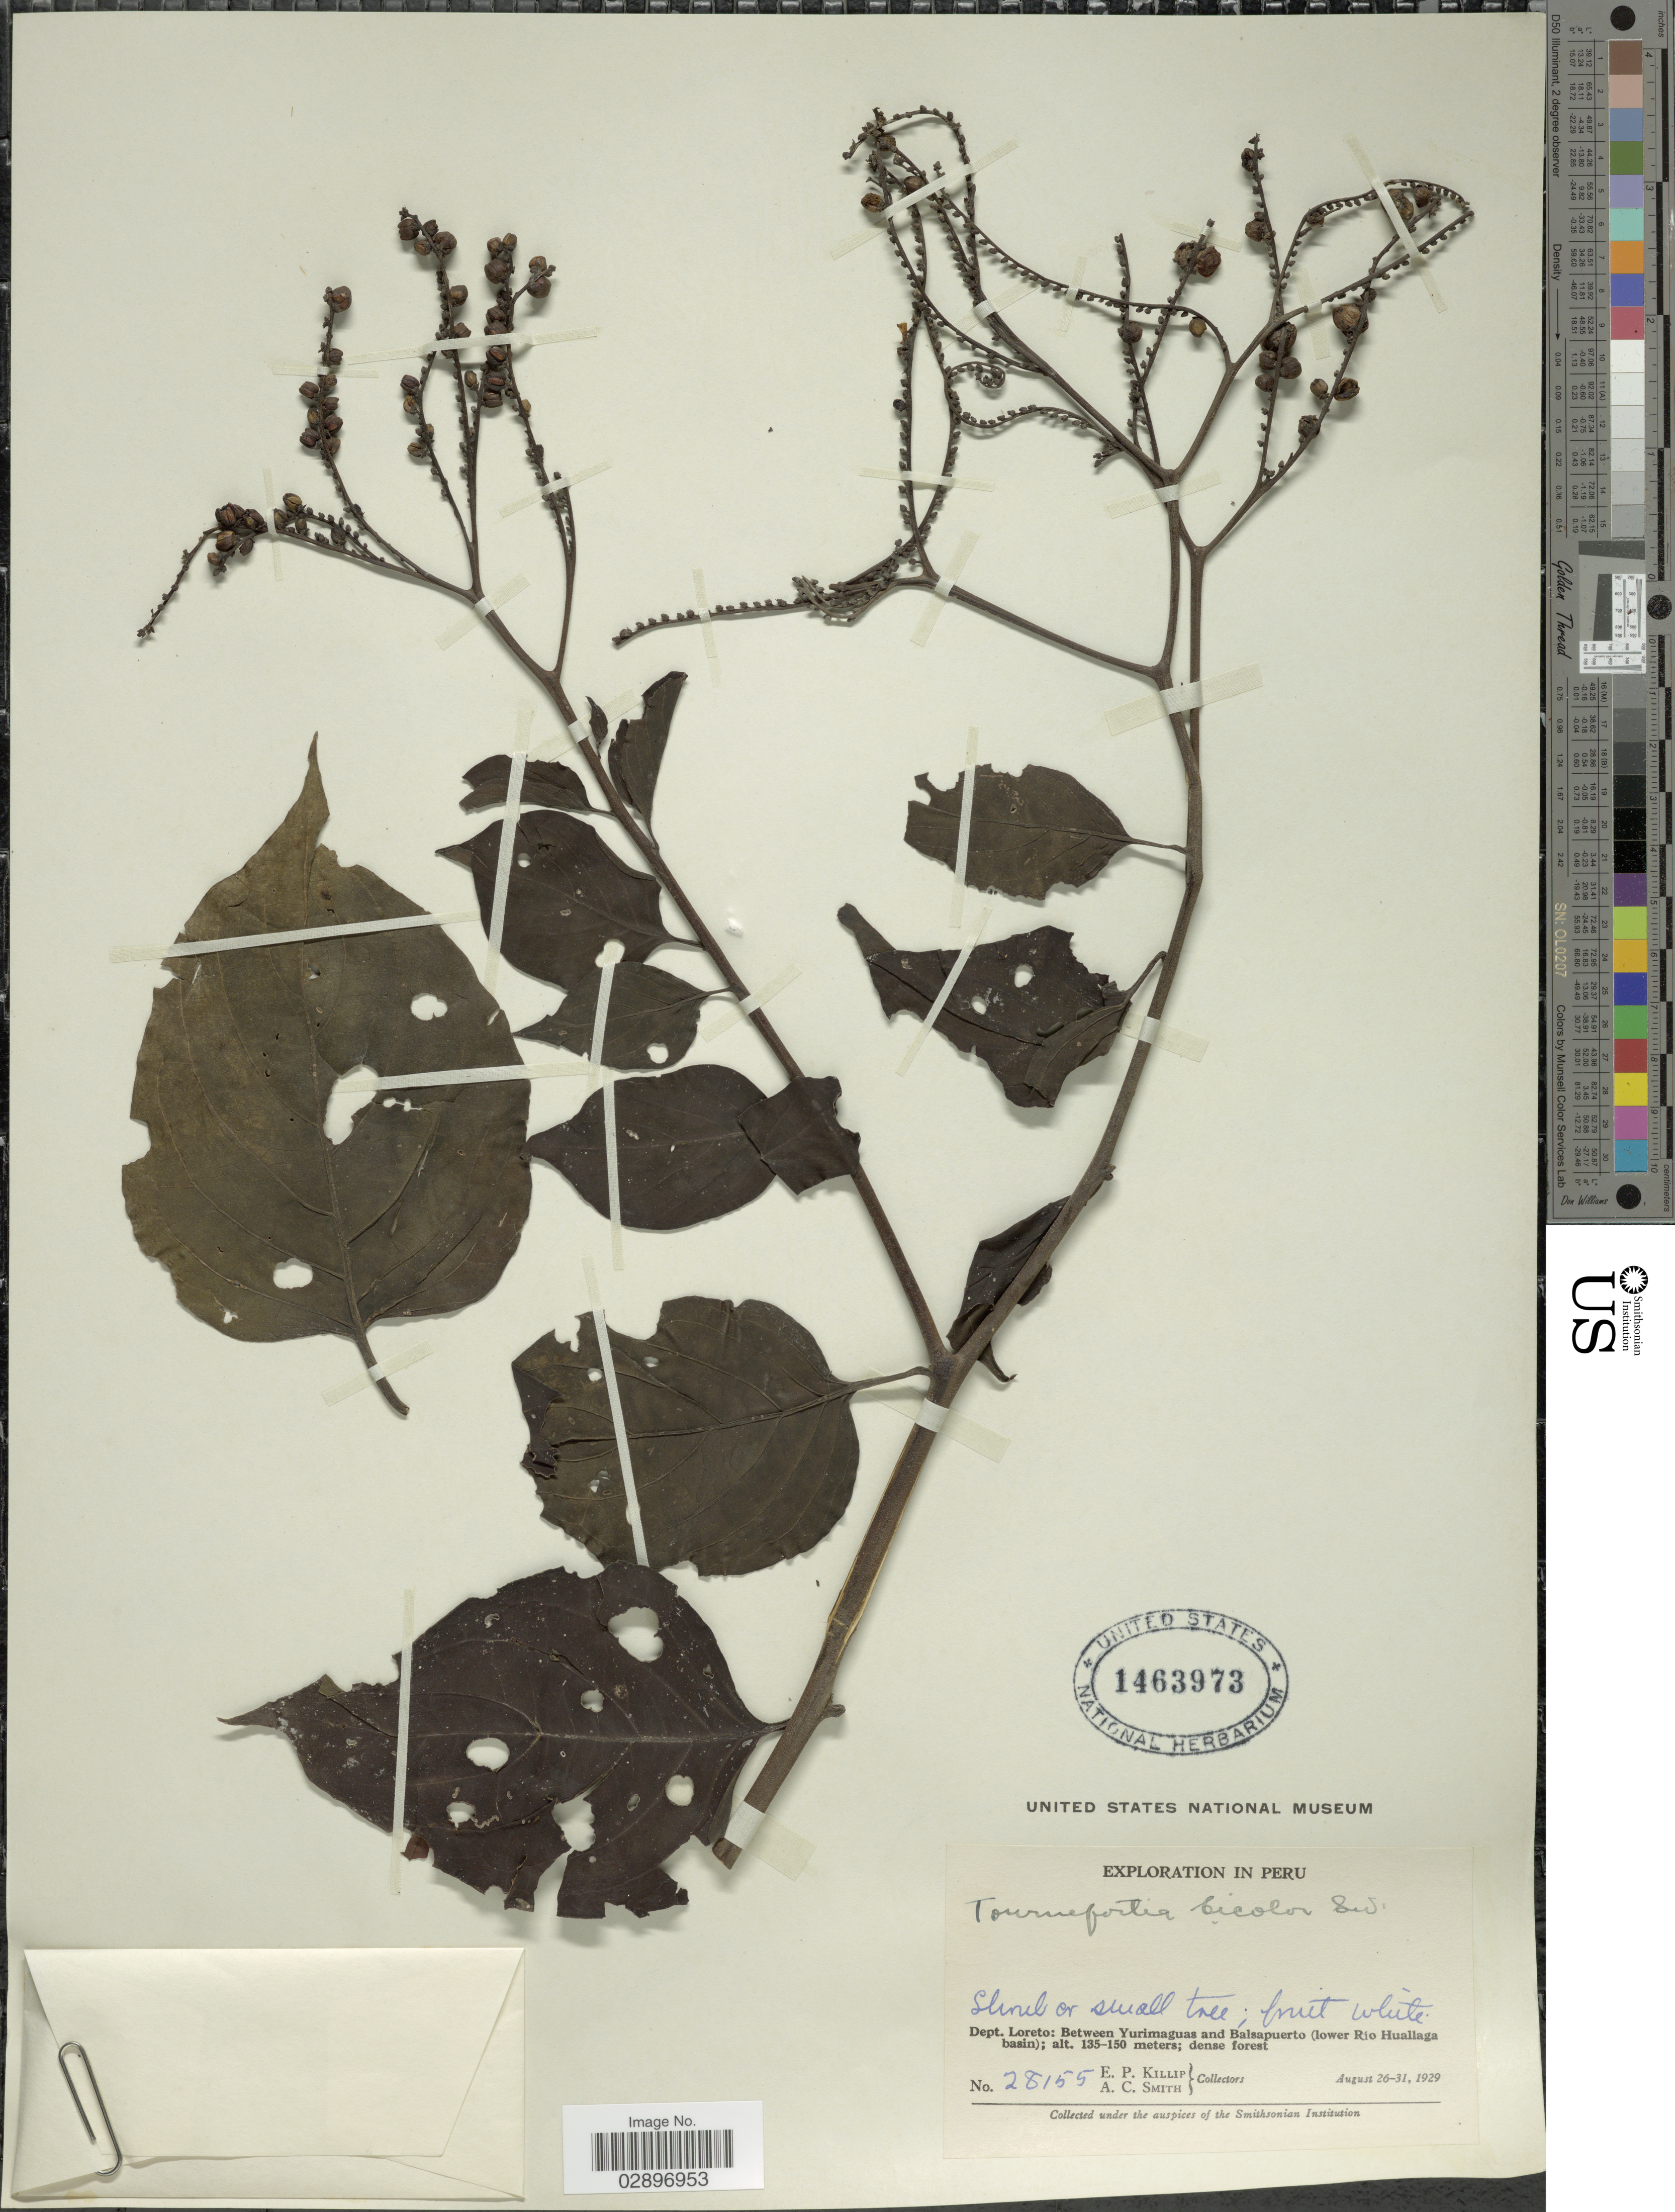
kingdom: Plantae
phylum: Tracheophyta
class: Magnoliopsida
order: Boraginales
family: Heliotropiaceae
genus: Tournefortia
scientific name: Tournefortia bicolor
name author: Sw.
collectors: E. P. Killip & A. C. Smith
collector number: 28155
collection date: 1929-08-26/1929-08-31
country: Peru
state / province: Loreto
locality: Dept. Loreto: Between Yurimaguas and Balsapuerto (lower Río Huallaga basin).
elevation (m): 135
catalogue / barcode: US 1463973